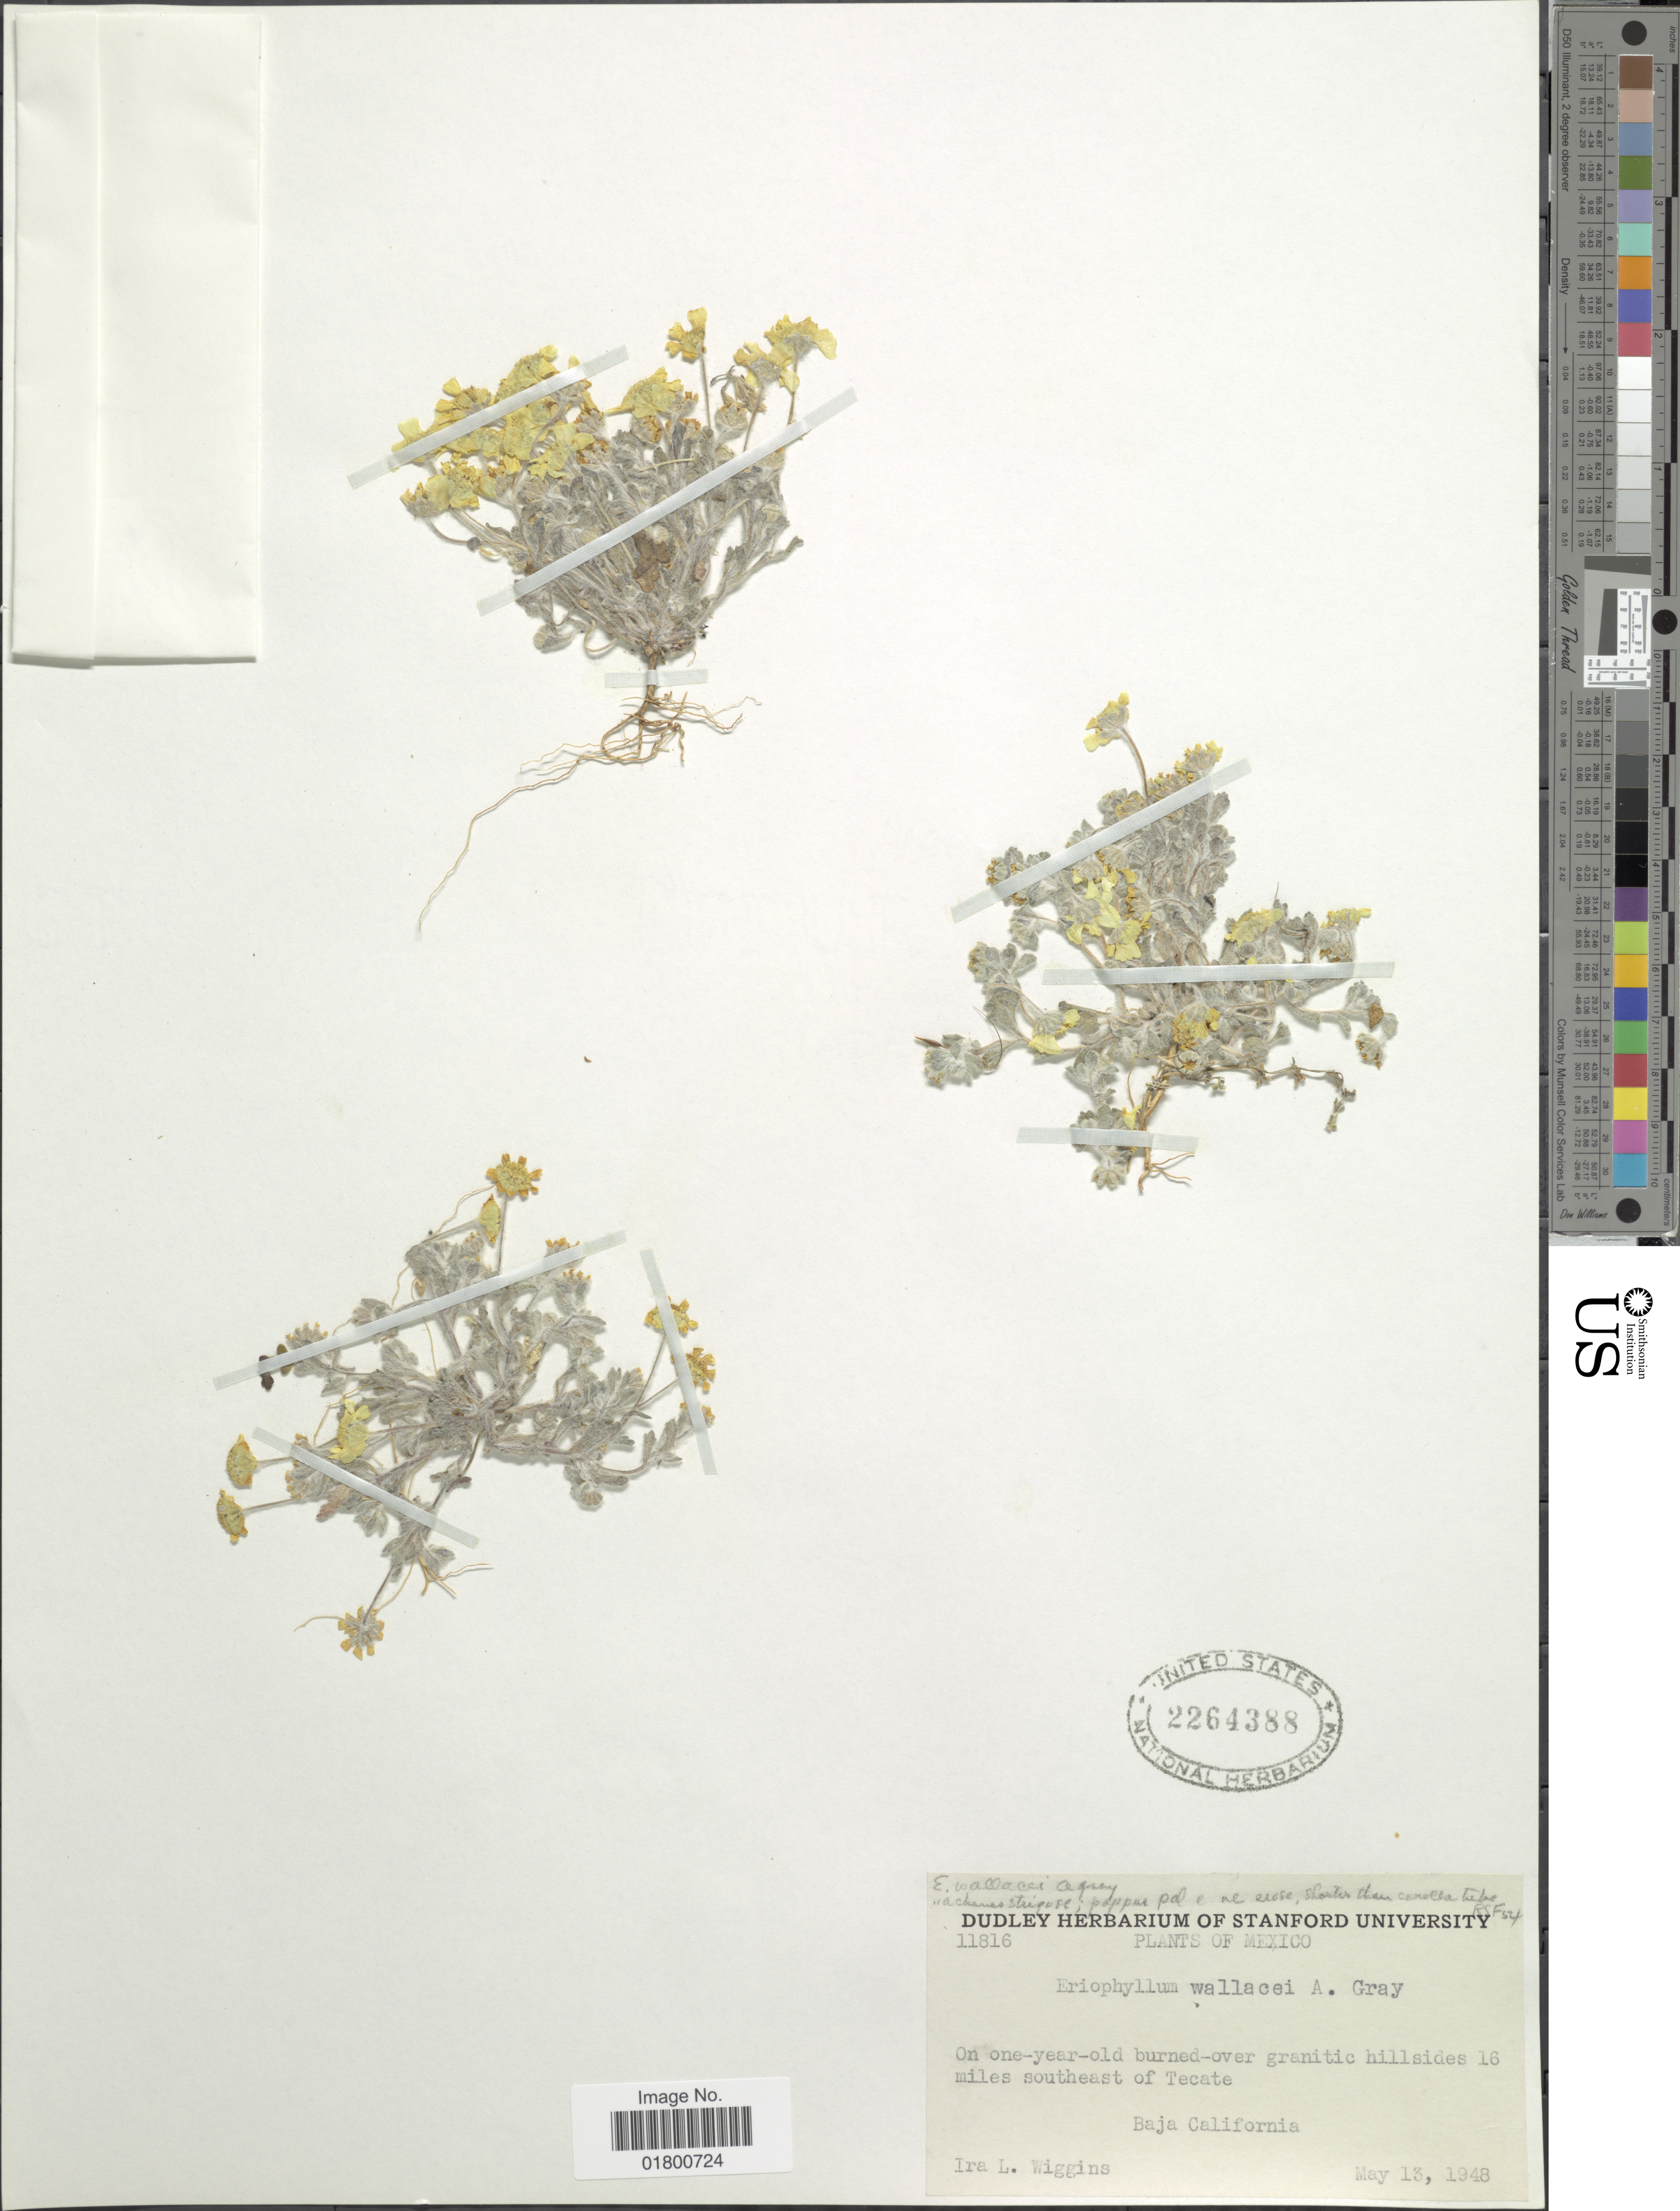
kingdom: Plantae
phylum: Tracheophyta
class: Magnoliopsida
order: Asterales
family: Asteraceae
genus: Eriophyllum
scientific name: Eriophyllum wallacei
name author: (A. Gray) A. Gray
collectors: I. L. Wiggins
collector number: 11816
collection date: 1948-05-13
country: Mexico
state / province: Baja California Sur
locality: On one-year-old bruned over granitic hillsdies 16 miles southeast of Tecate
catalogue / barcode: US 2264388